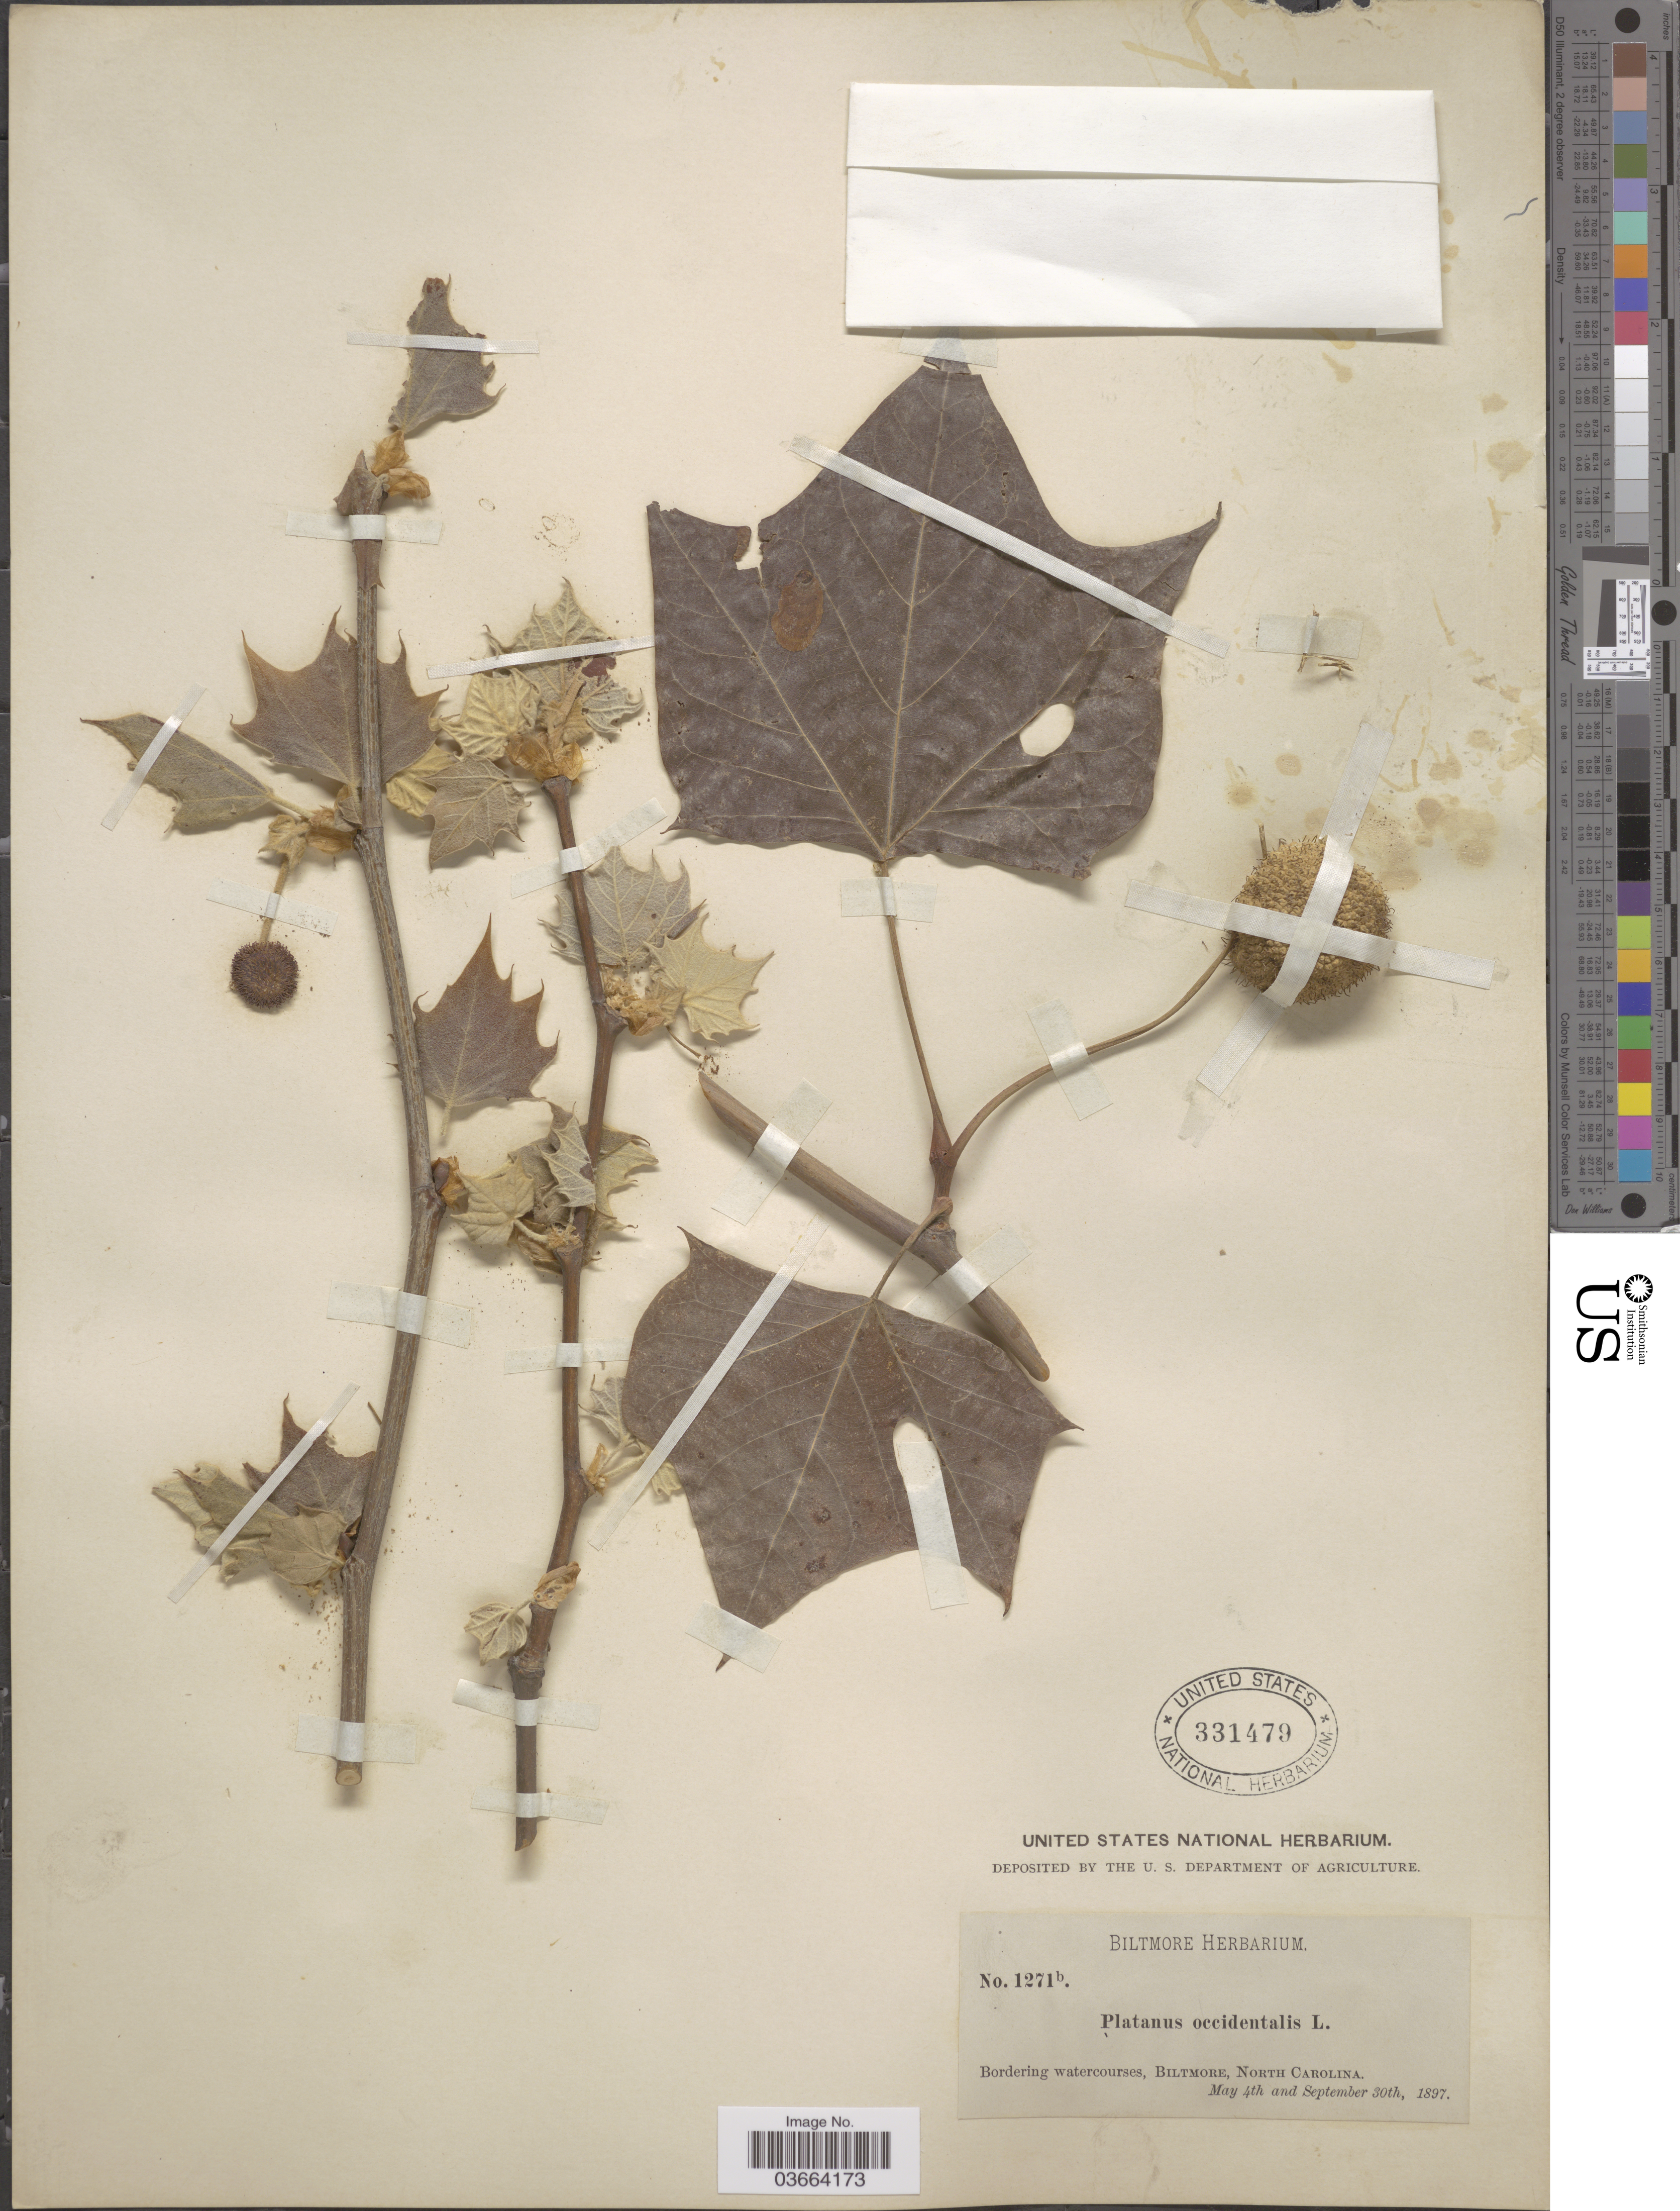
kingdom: Plantae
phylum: Tracheophyta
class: Magnoliopsida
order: Proteales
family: Platanaceae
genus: Platanus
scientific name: Platanus occidentalis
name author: L.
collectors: ex herb. Biltmore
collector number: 1271b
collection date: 1897-05-04/1897-09-30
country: United States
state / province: North Carolina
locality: Biltmore.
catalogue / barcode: US 331479